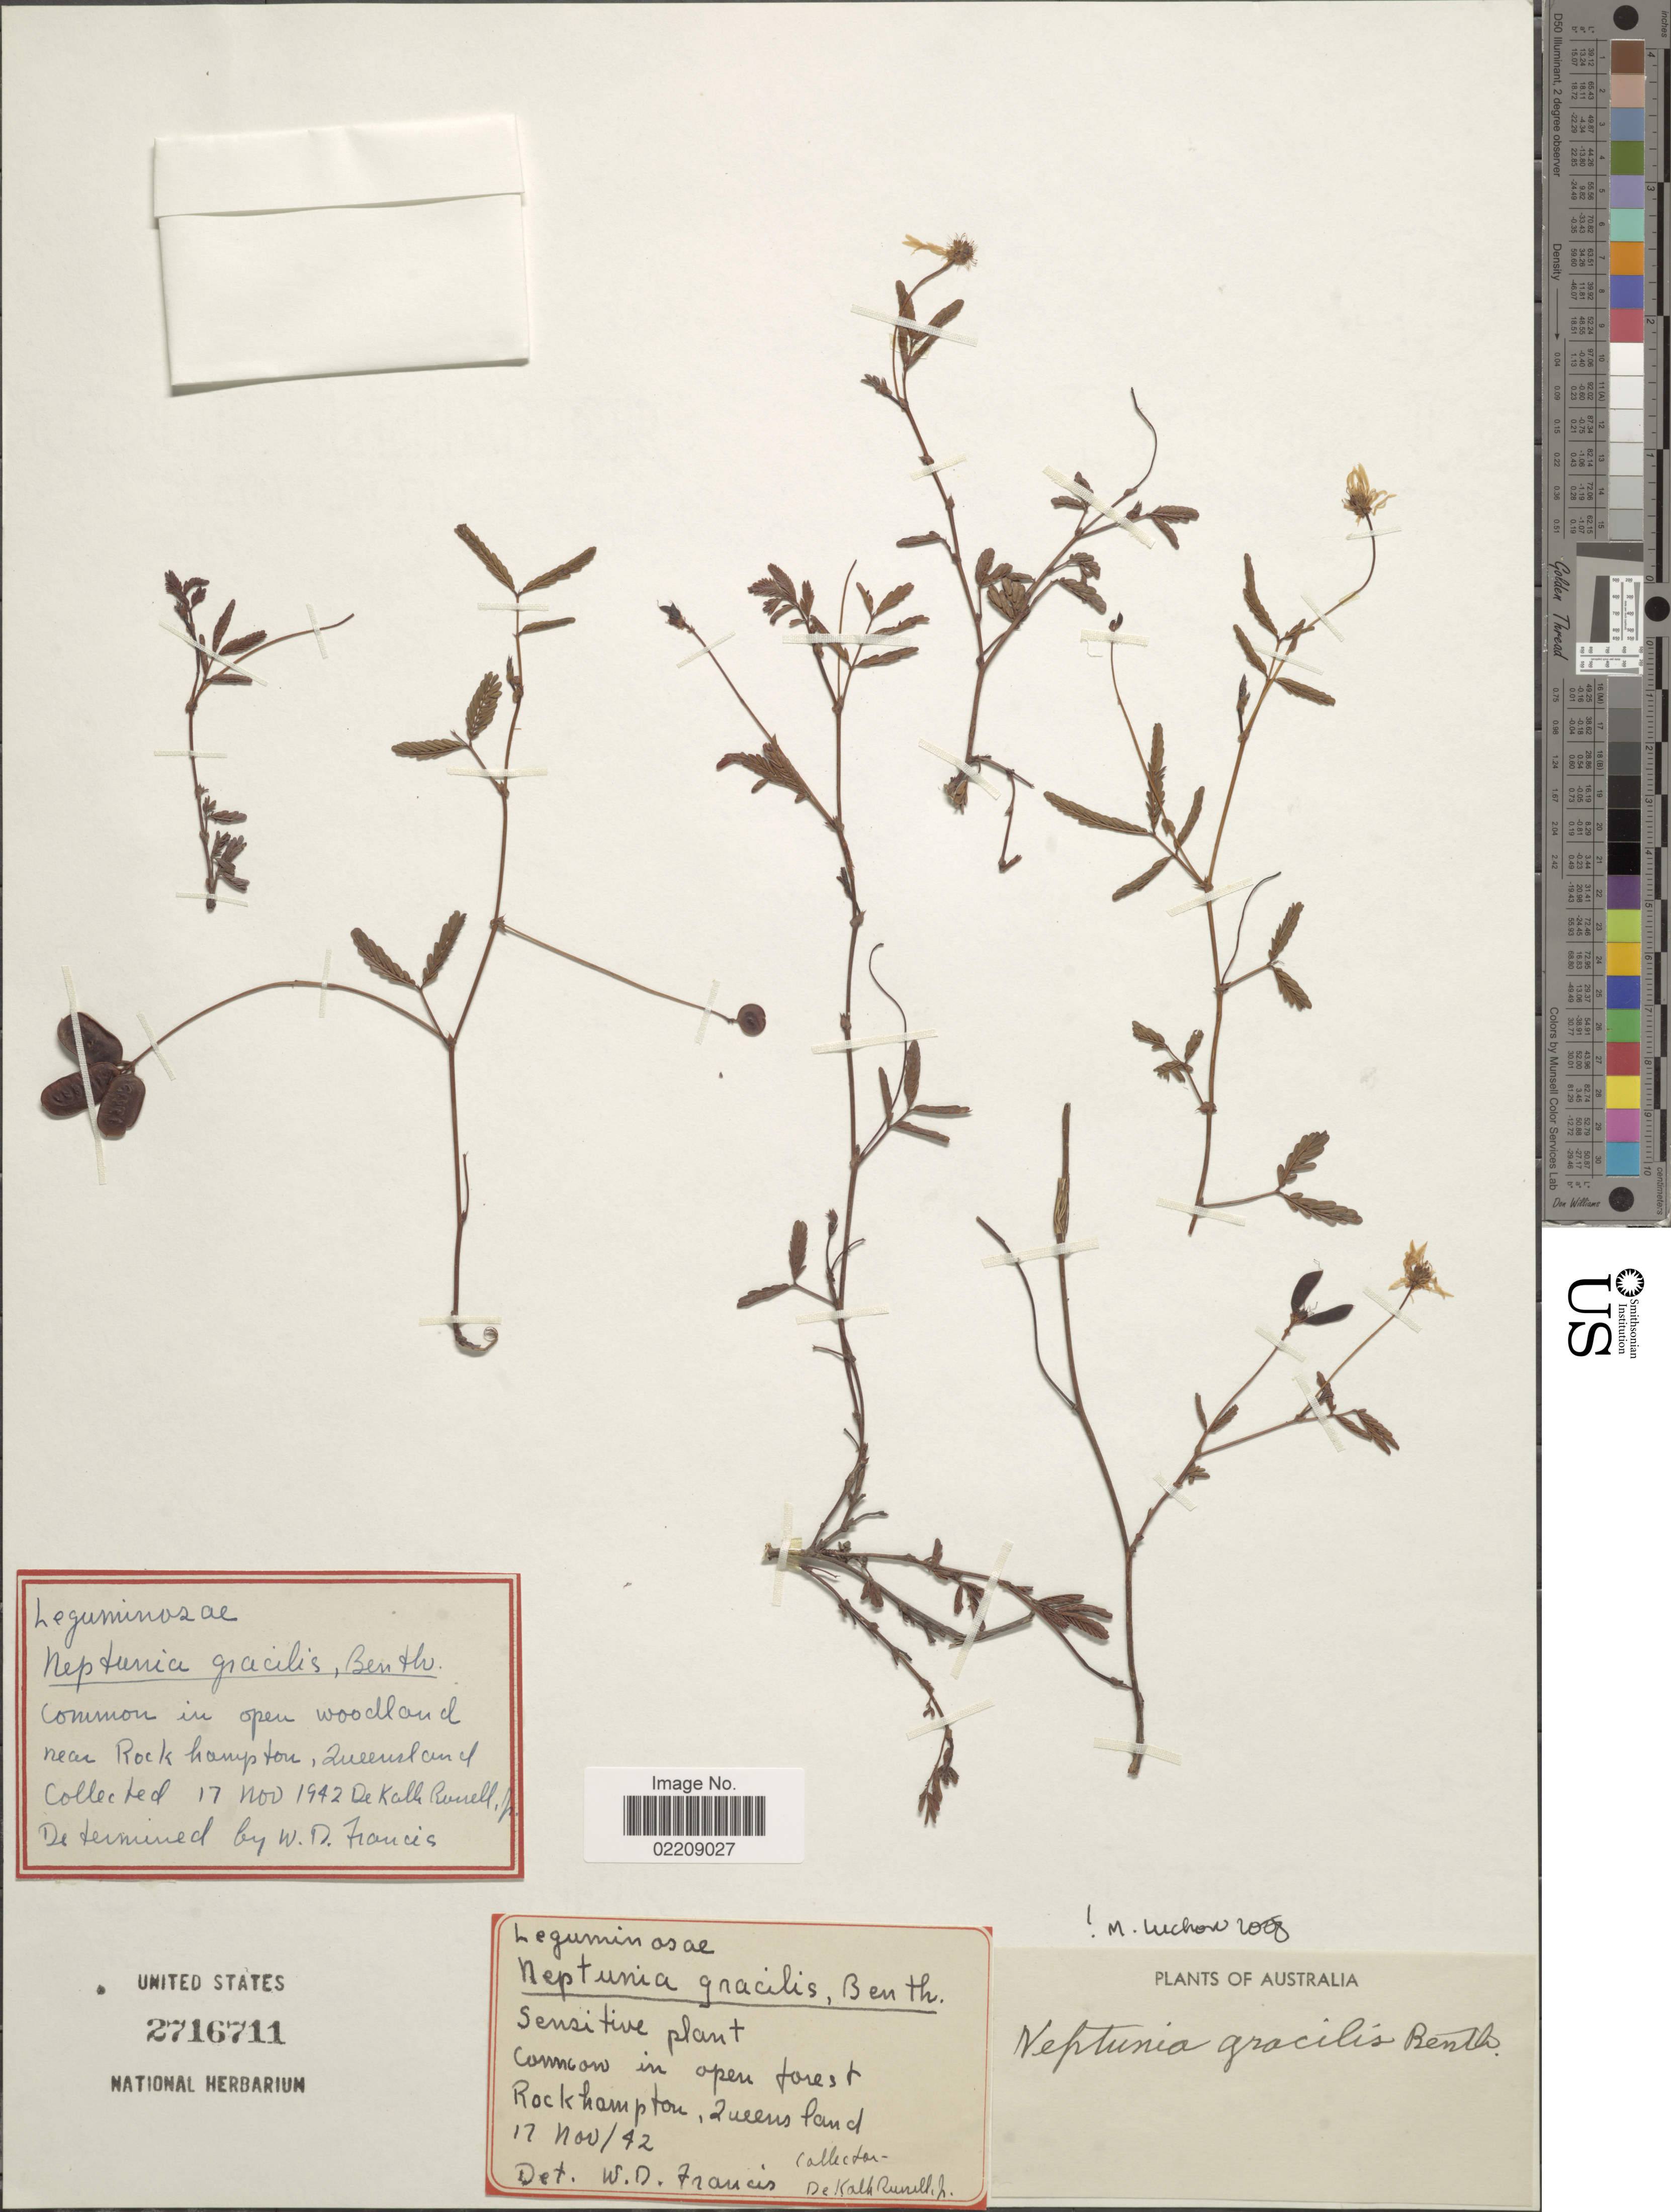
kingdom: Plantae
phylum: Tracheophyta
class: Magnoliopsida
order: Fabales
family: Fabaceae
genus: Neptunia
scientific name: Neptunia gracilis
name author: Benth.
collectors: D. K. Russell Jr.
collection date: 1942-11-17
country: Australia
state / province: Queensland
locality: Near Rock Hampton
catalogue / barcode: US 2716711